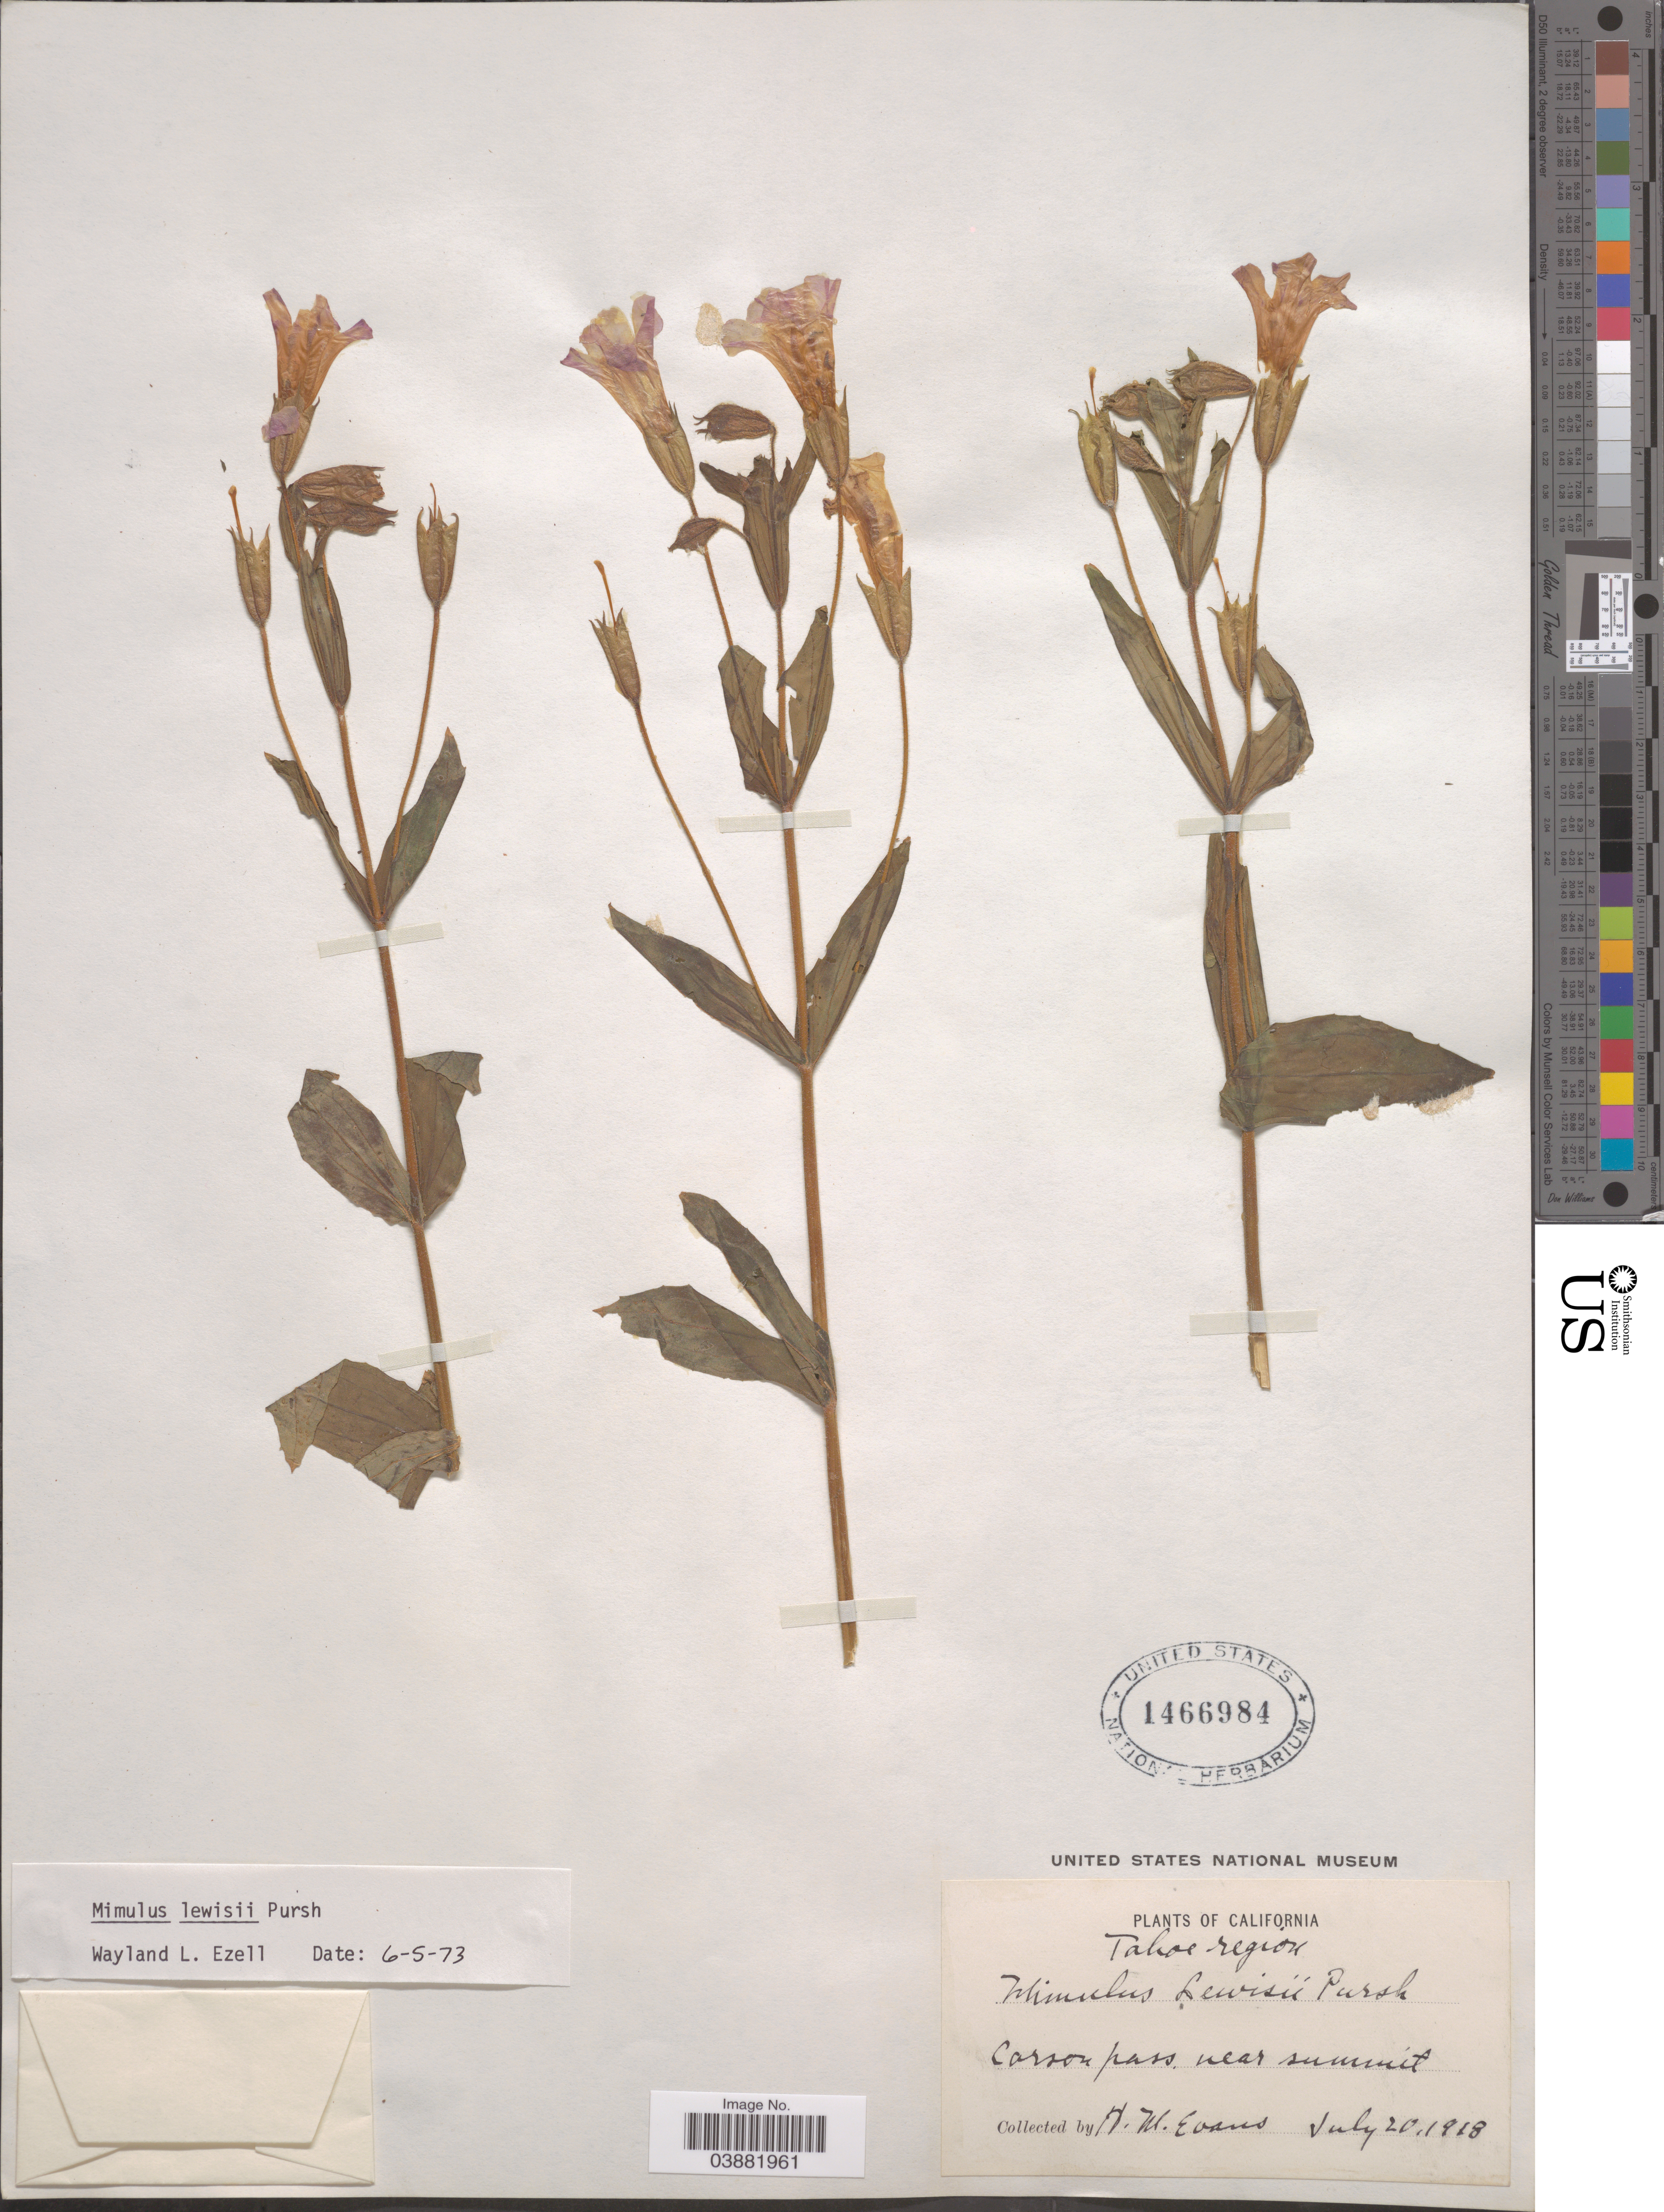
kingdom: Plantae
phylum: Tracheophyta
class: Magnoliopsida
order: Lamiales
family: Phrymaceae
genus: Mimulus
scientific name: Mimulus lewisii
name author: Pursh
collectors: H. Evans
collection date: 1918-07-20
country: United States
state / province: California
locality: Tahoe region. Carson pass near summit.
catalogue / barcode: US 1466984